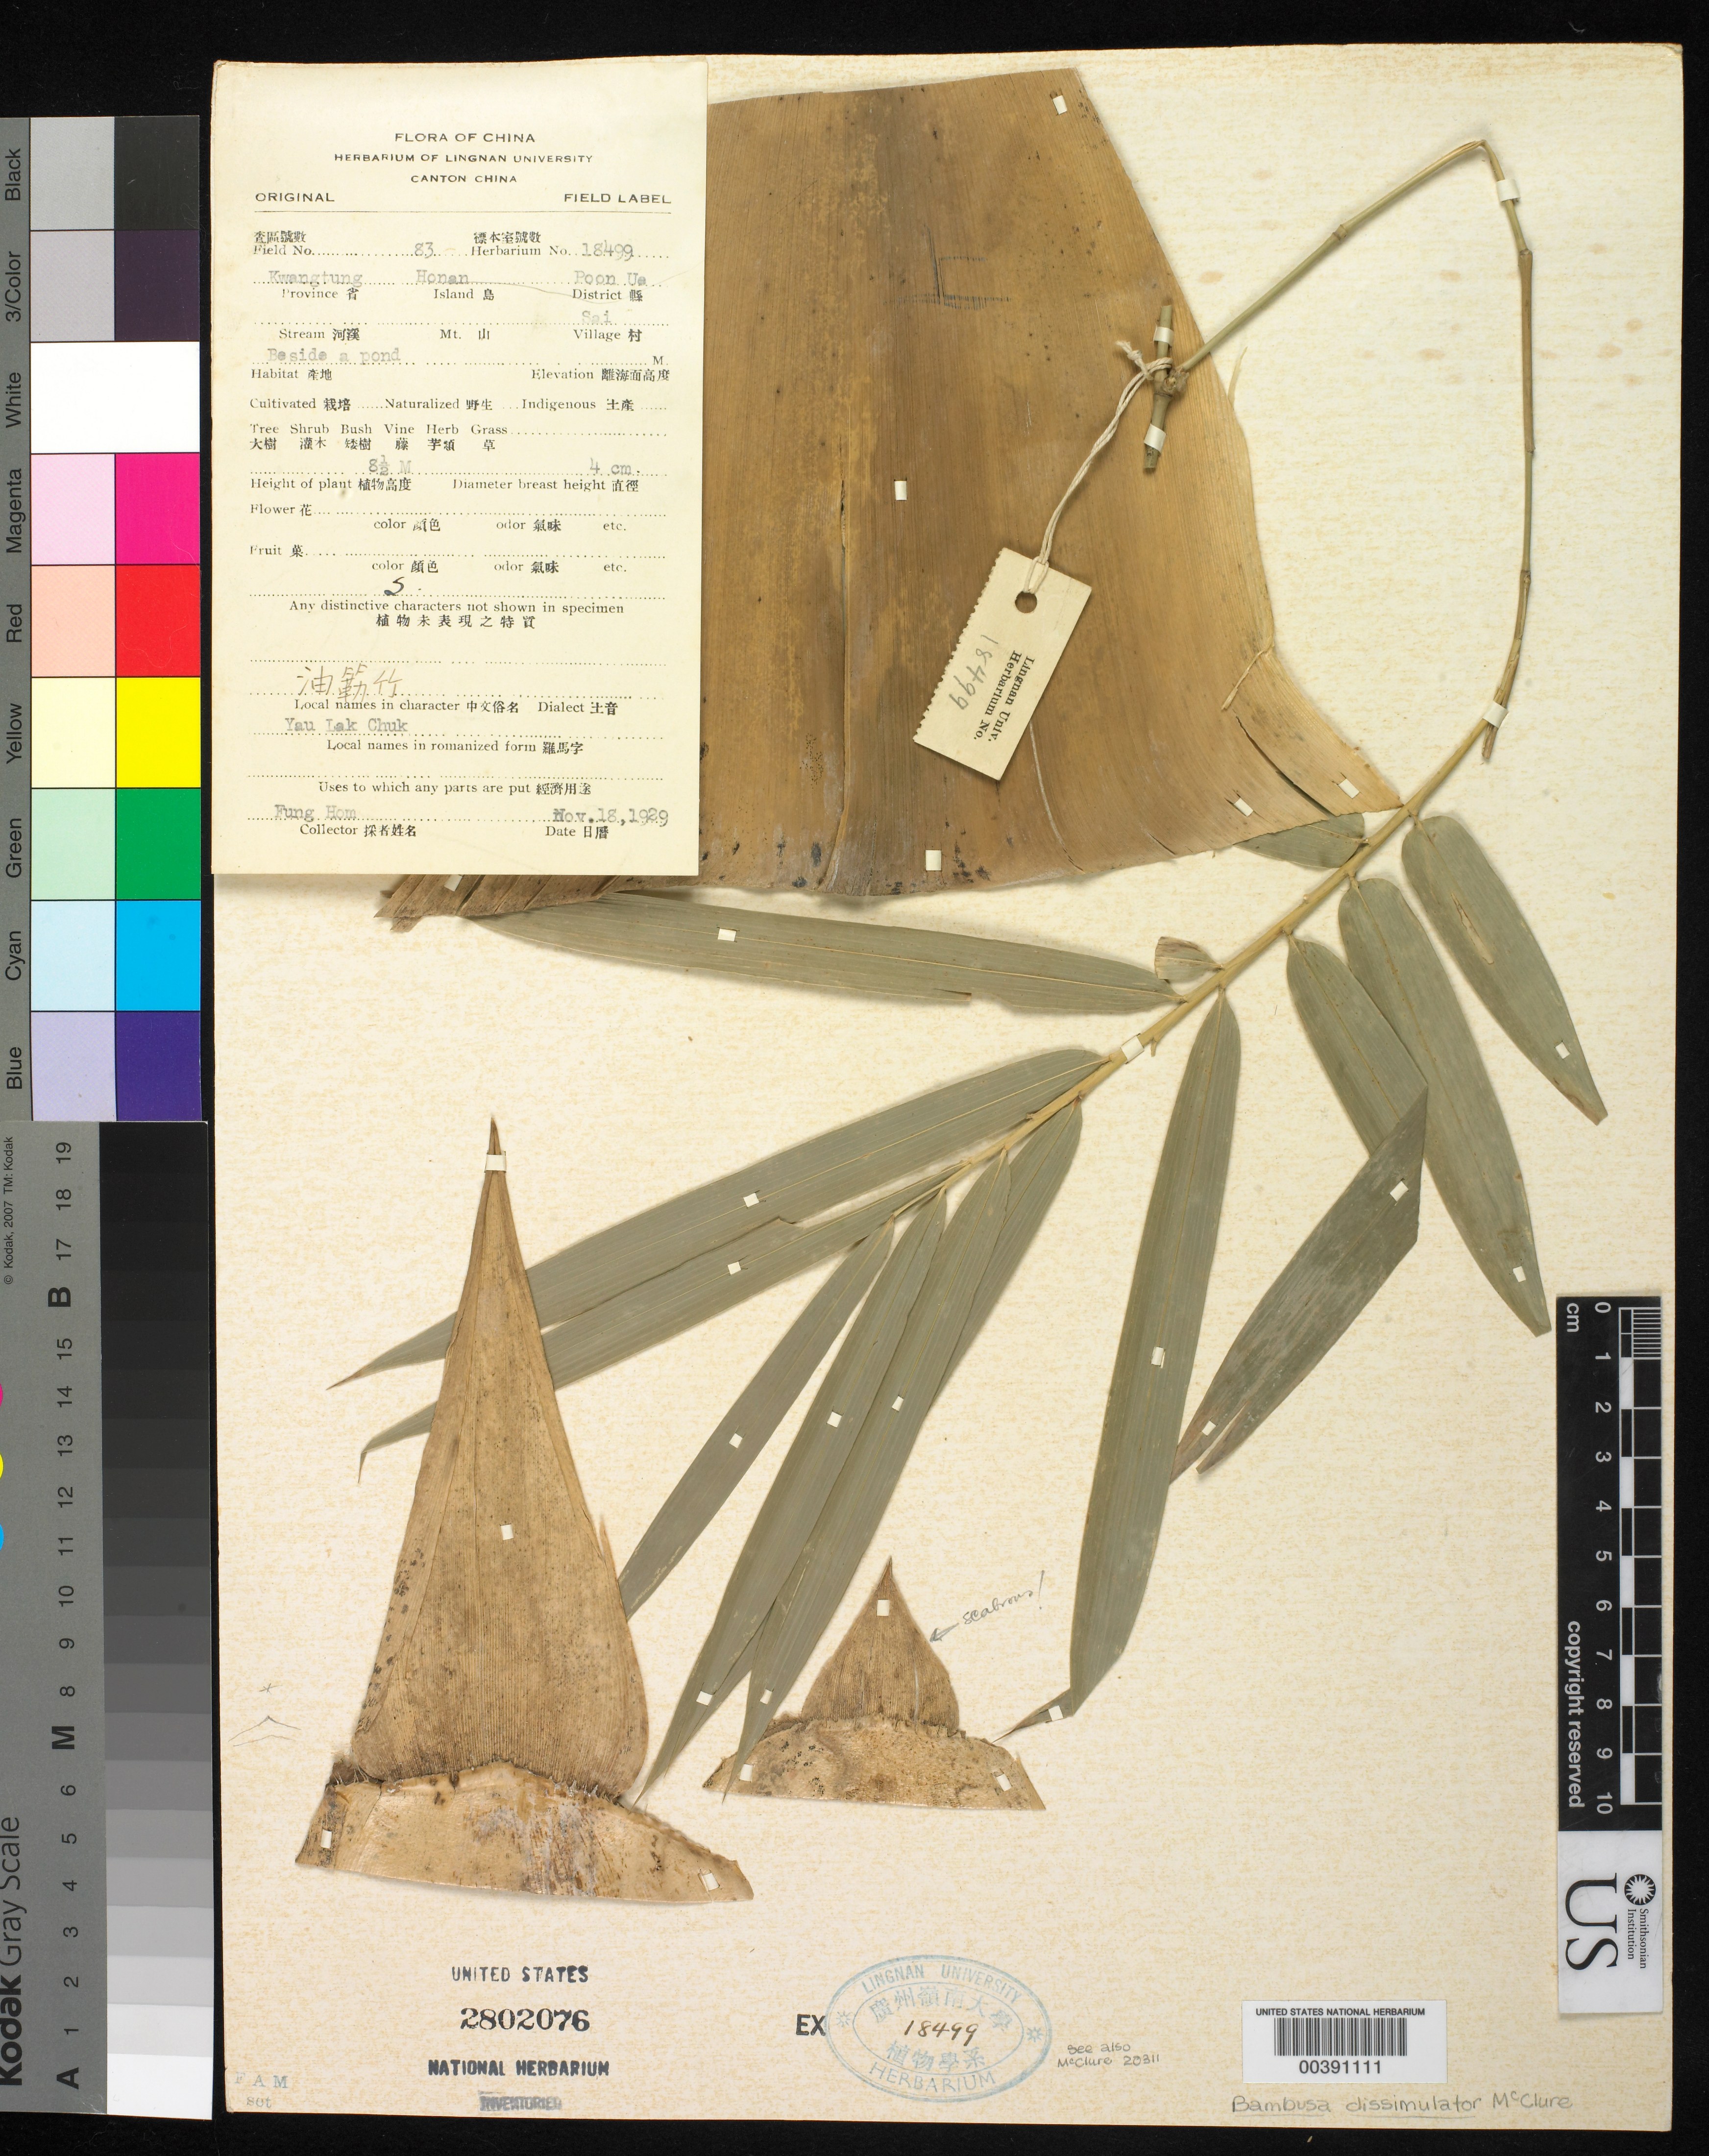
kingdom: Plantae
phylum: Tracheophyta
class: Liliopsida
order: Poales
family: Poaceae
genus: Bambusa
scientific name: Bambusa dissimulator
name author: McClure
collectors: H. L. Fung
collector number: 83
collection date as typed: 18 Nov 1929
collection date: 1929-11-18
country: China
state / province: Guangdong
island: Honam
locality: Poon ue, sai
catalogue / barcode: US 2802076